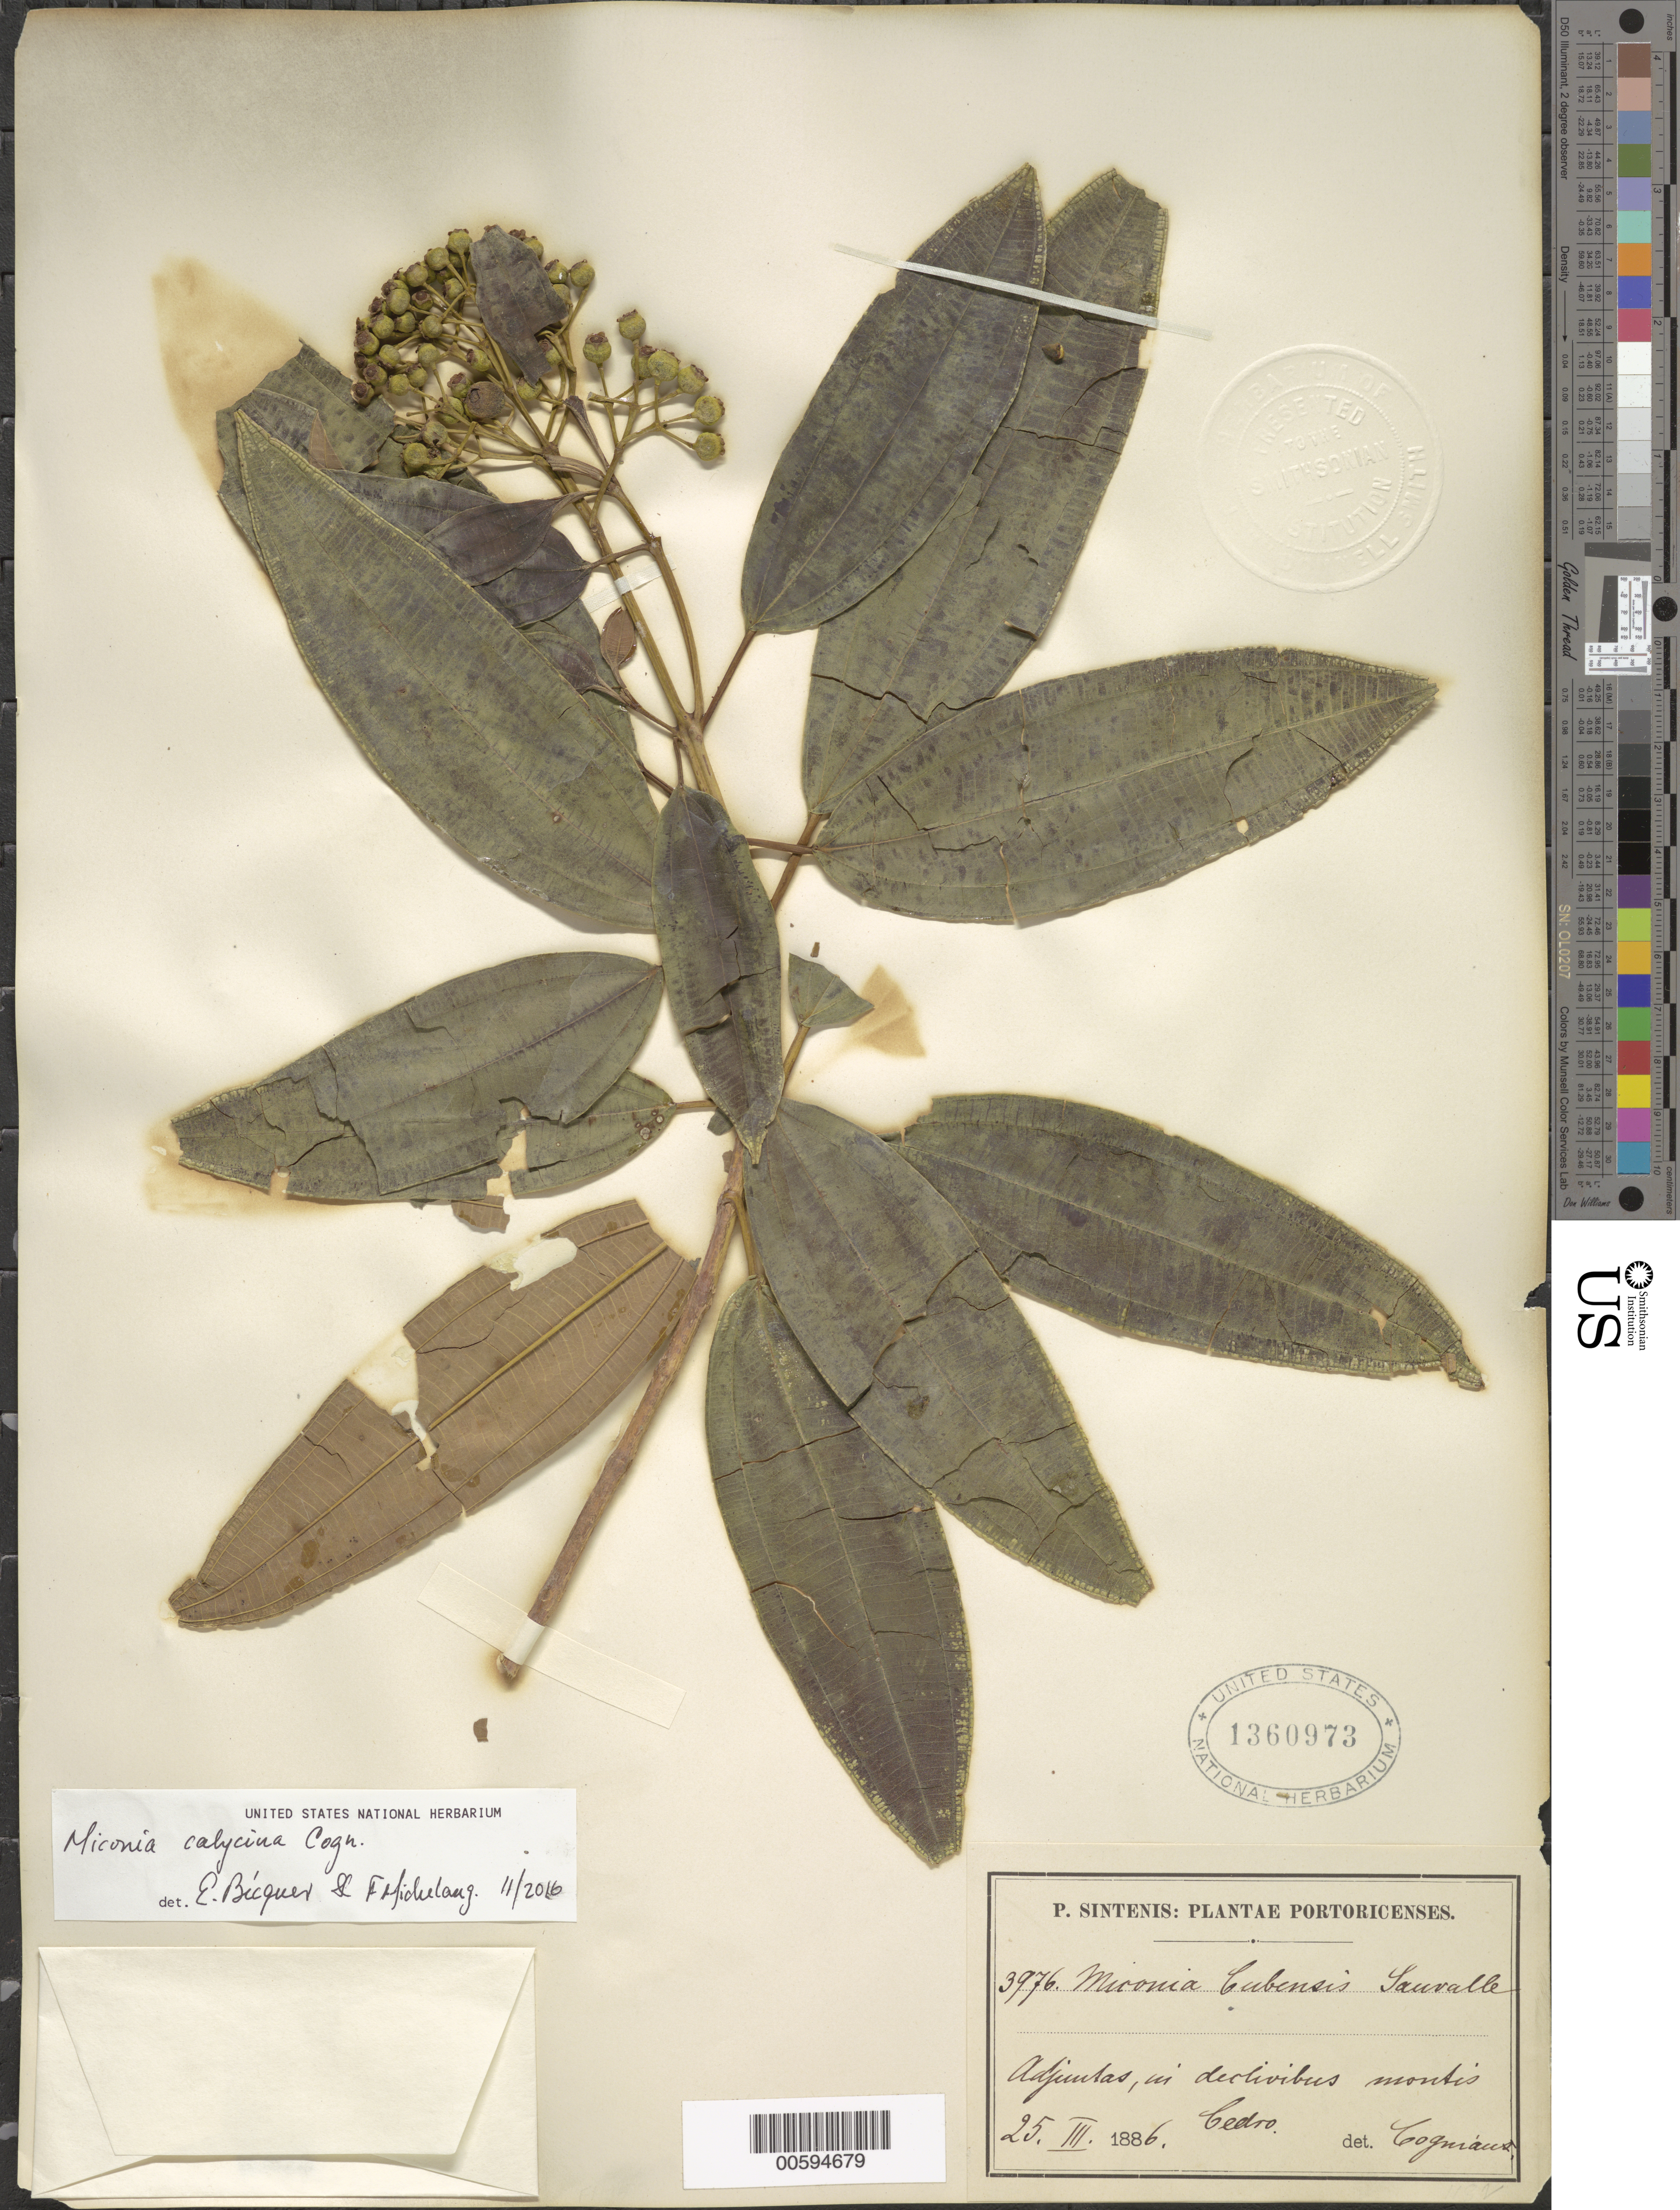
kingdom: Plantae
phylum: Tracheophyta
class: Magnoliopsida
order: Myrtales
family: Melastomataceae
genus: Miconia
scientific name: Miconia calycina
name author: Cogn.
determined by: Bécquer Granados, E. R., (HAJB)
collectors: P. Sintenis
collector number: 3976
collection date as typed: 25 Mar 1886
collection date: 1886-03-25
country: Puerto Rico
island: Greater Antilles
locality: Adjuntas, in declivibus montis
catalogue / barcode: US 1360973